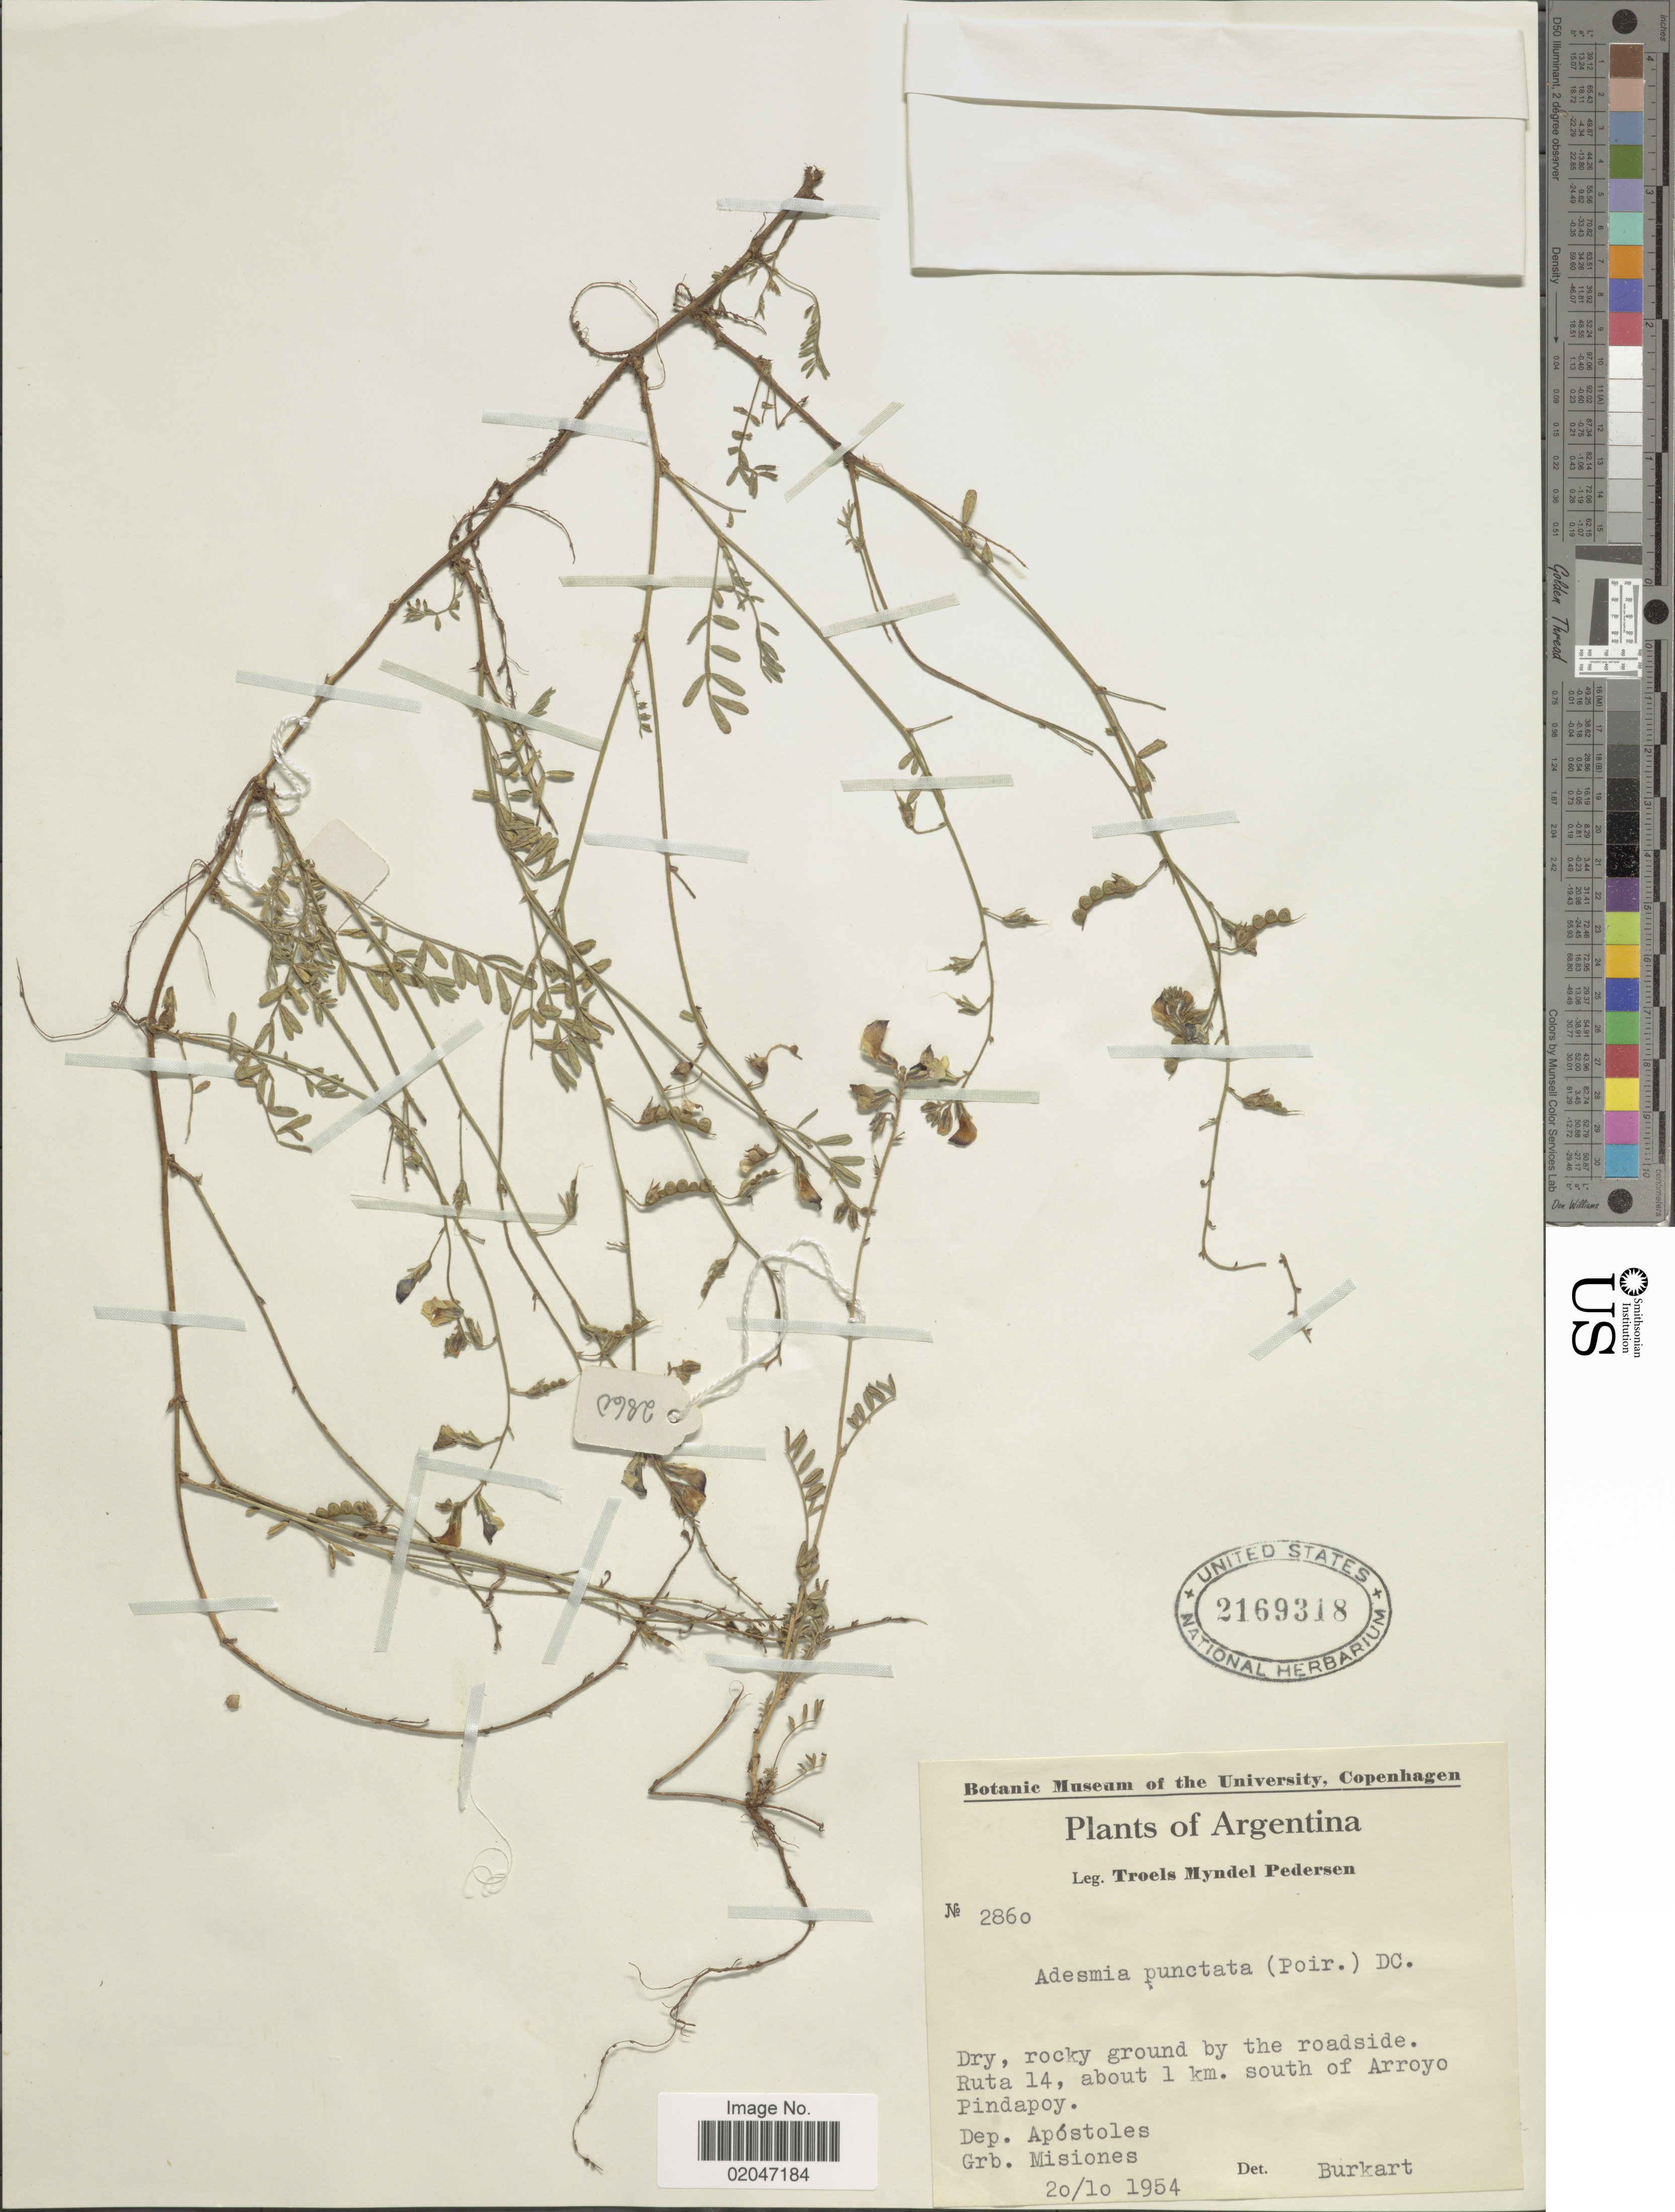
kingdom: Plantae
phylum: Tracheophyta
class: Magnoliopsida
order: Fabales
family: Fabaceae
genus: Adesmia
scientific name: Adesmia punctata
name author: (Poir.) DC.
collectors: T. Pederson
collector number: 2860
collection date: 1954-10-20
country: Argentina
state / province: Misiones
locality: Dry, rocky ground by the roadside. Ruta 14, about 1 km south of Arroyo Pindapoy. Dep Apóstoles, Grb. Misiones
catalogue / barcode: US 2169318